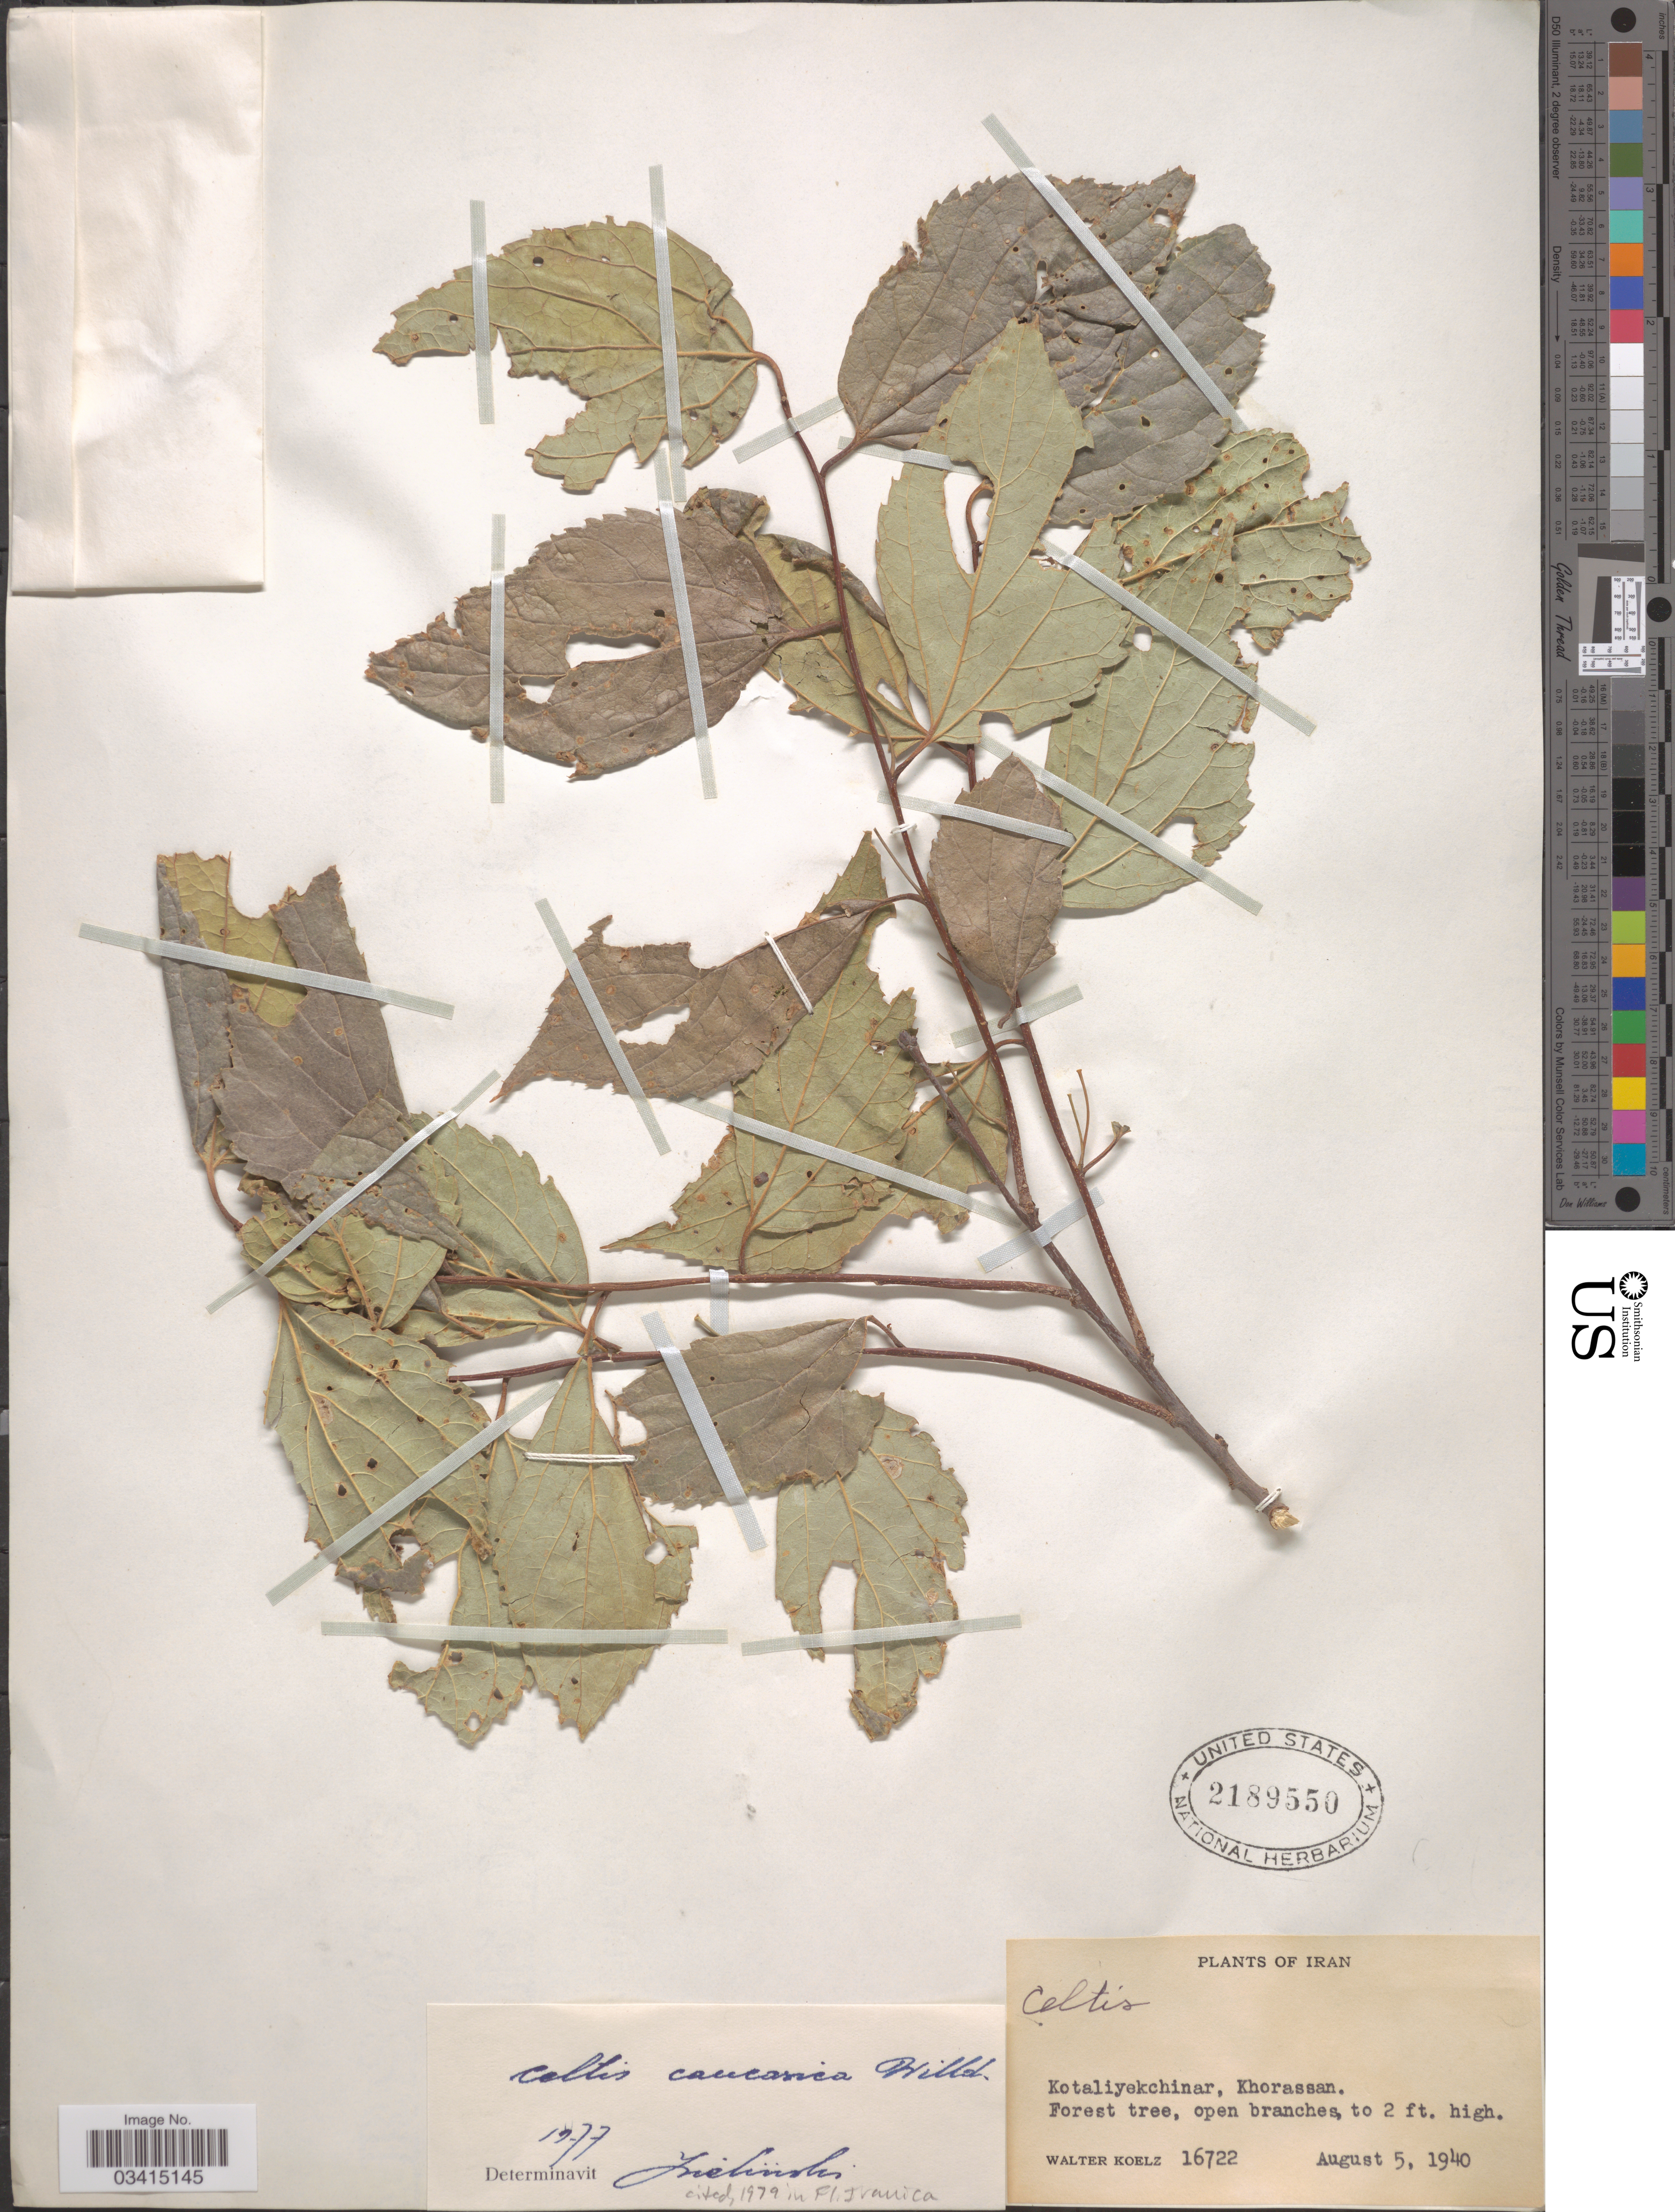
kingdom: Plantae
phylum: Tracheophyta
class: Magnoliopsida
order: Rosales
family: Cannabaceae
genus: Celtis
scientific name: Celtis caucasica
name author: Willd.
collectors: W. N. Koelz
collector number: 16722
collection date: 1940-08-05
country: Iran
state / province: Khorasan [obsolete]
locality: Kotaliyekchinar, Khorassan.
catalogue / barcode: US 2189550